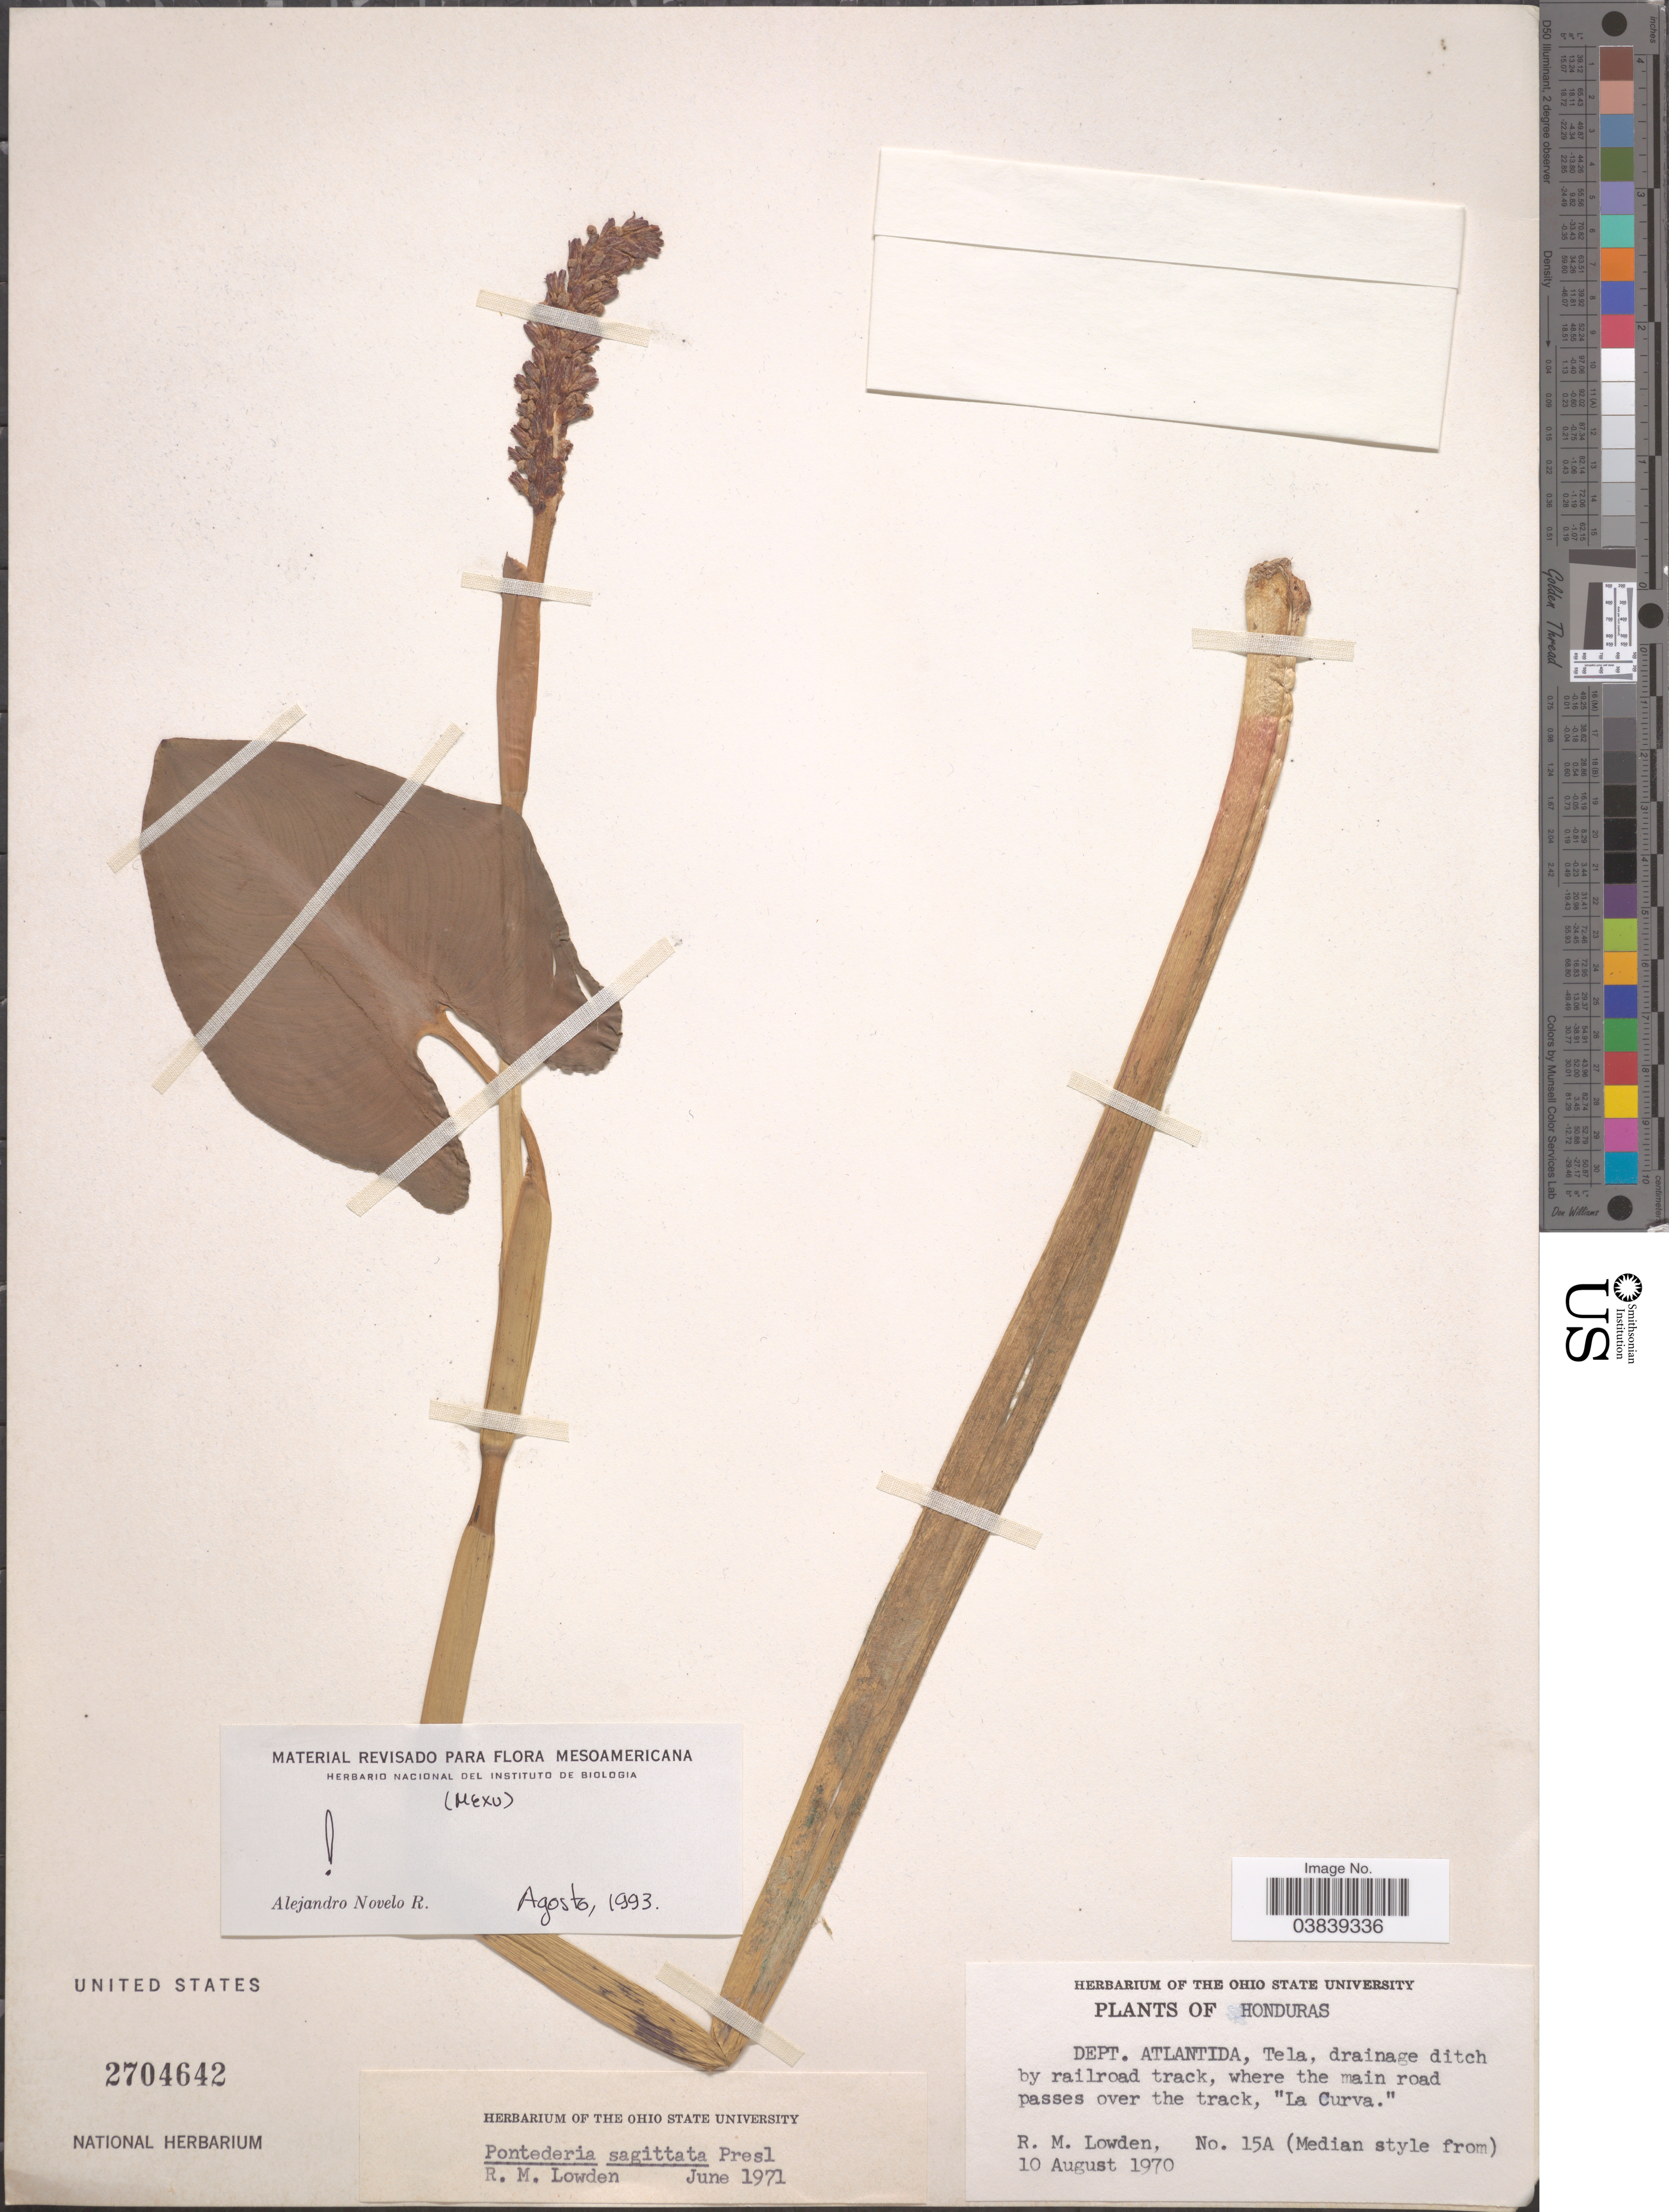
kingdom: Plantae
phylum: Tracheophyta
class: Liliopsida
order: Commelinales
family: Pontederiaceae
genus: Pontederia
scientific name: Pontederia sagittata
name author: C. Presl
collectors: R. Lowden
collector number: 15A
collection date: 1970-08-10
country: Honduras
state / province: Atlantida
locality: Dept. Atlantida, Tela, drainage ditch by railroad track, where tha main road passes over the track, "La Curva.".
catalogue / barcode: US 2704642